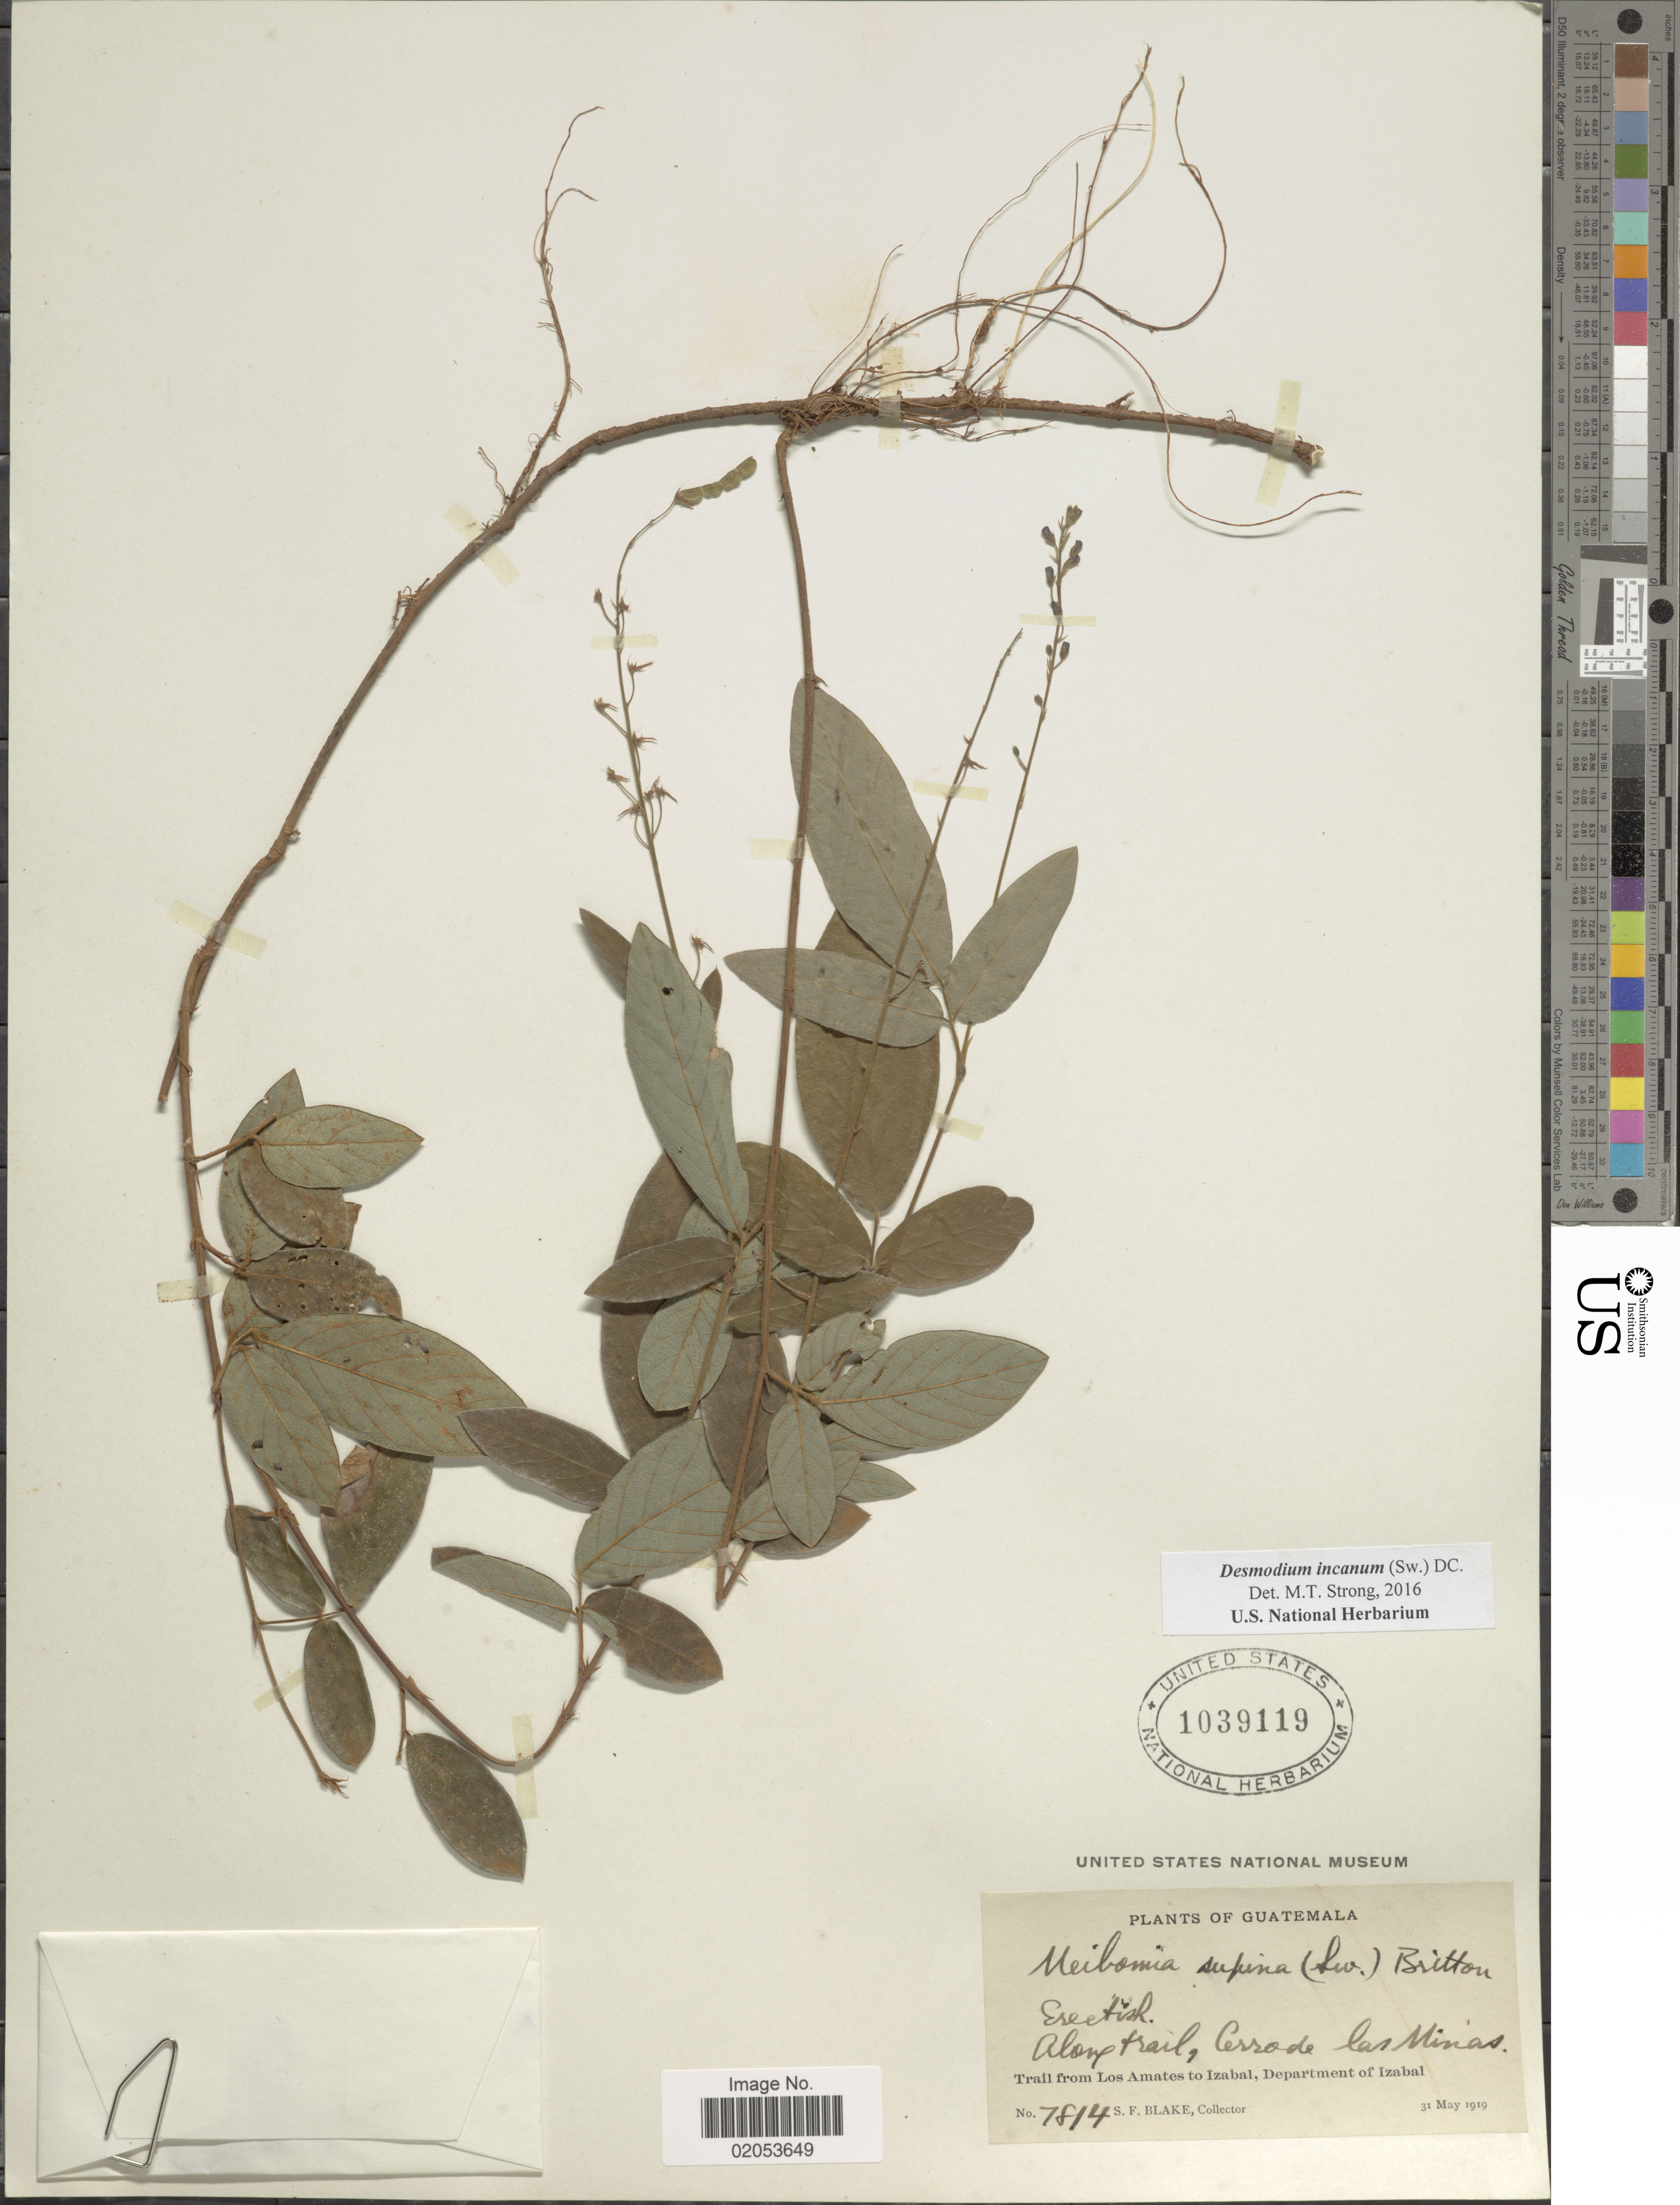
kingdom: Plantae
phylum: Tracheophyta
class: Magnoliopsida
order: Fabales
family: Fabaceae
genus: Desmodium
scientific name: Desmodium incanum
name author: (Sw.) DC.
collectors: S. Blake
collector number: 7814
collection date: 1919-05-31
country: Guatemala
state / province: Izabal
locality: Along trail, Cerrode las Minas, trail from Los Amates, Cerrode las Minas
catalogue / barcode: US 1039119